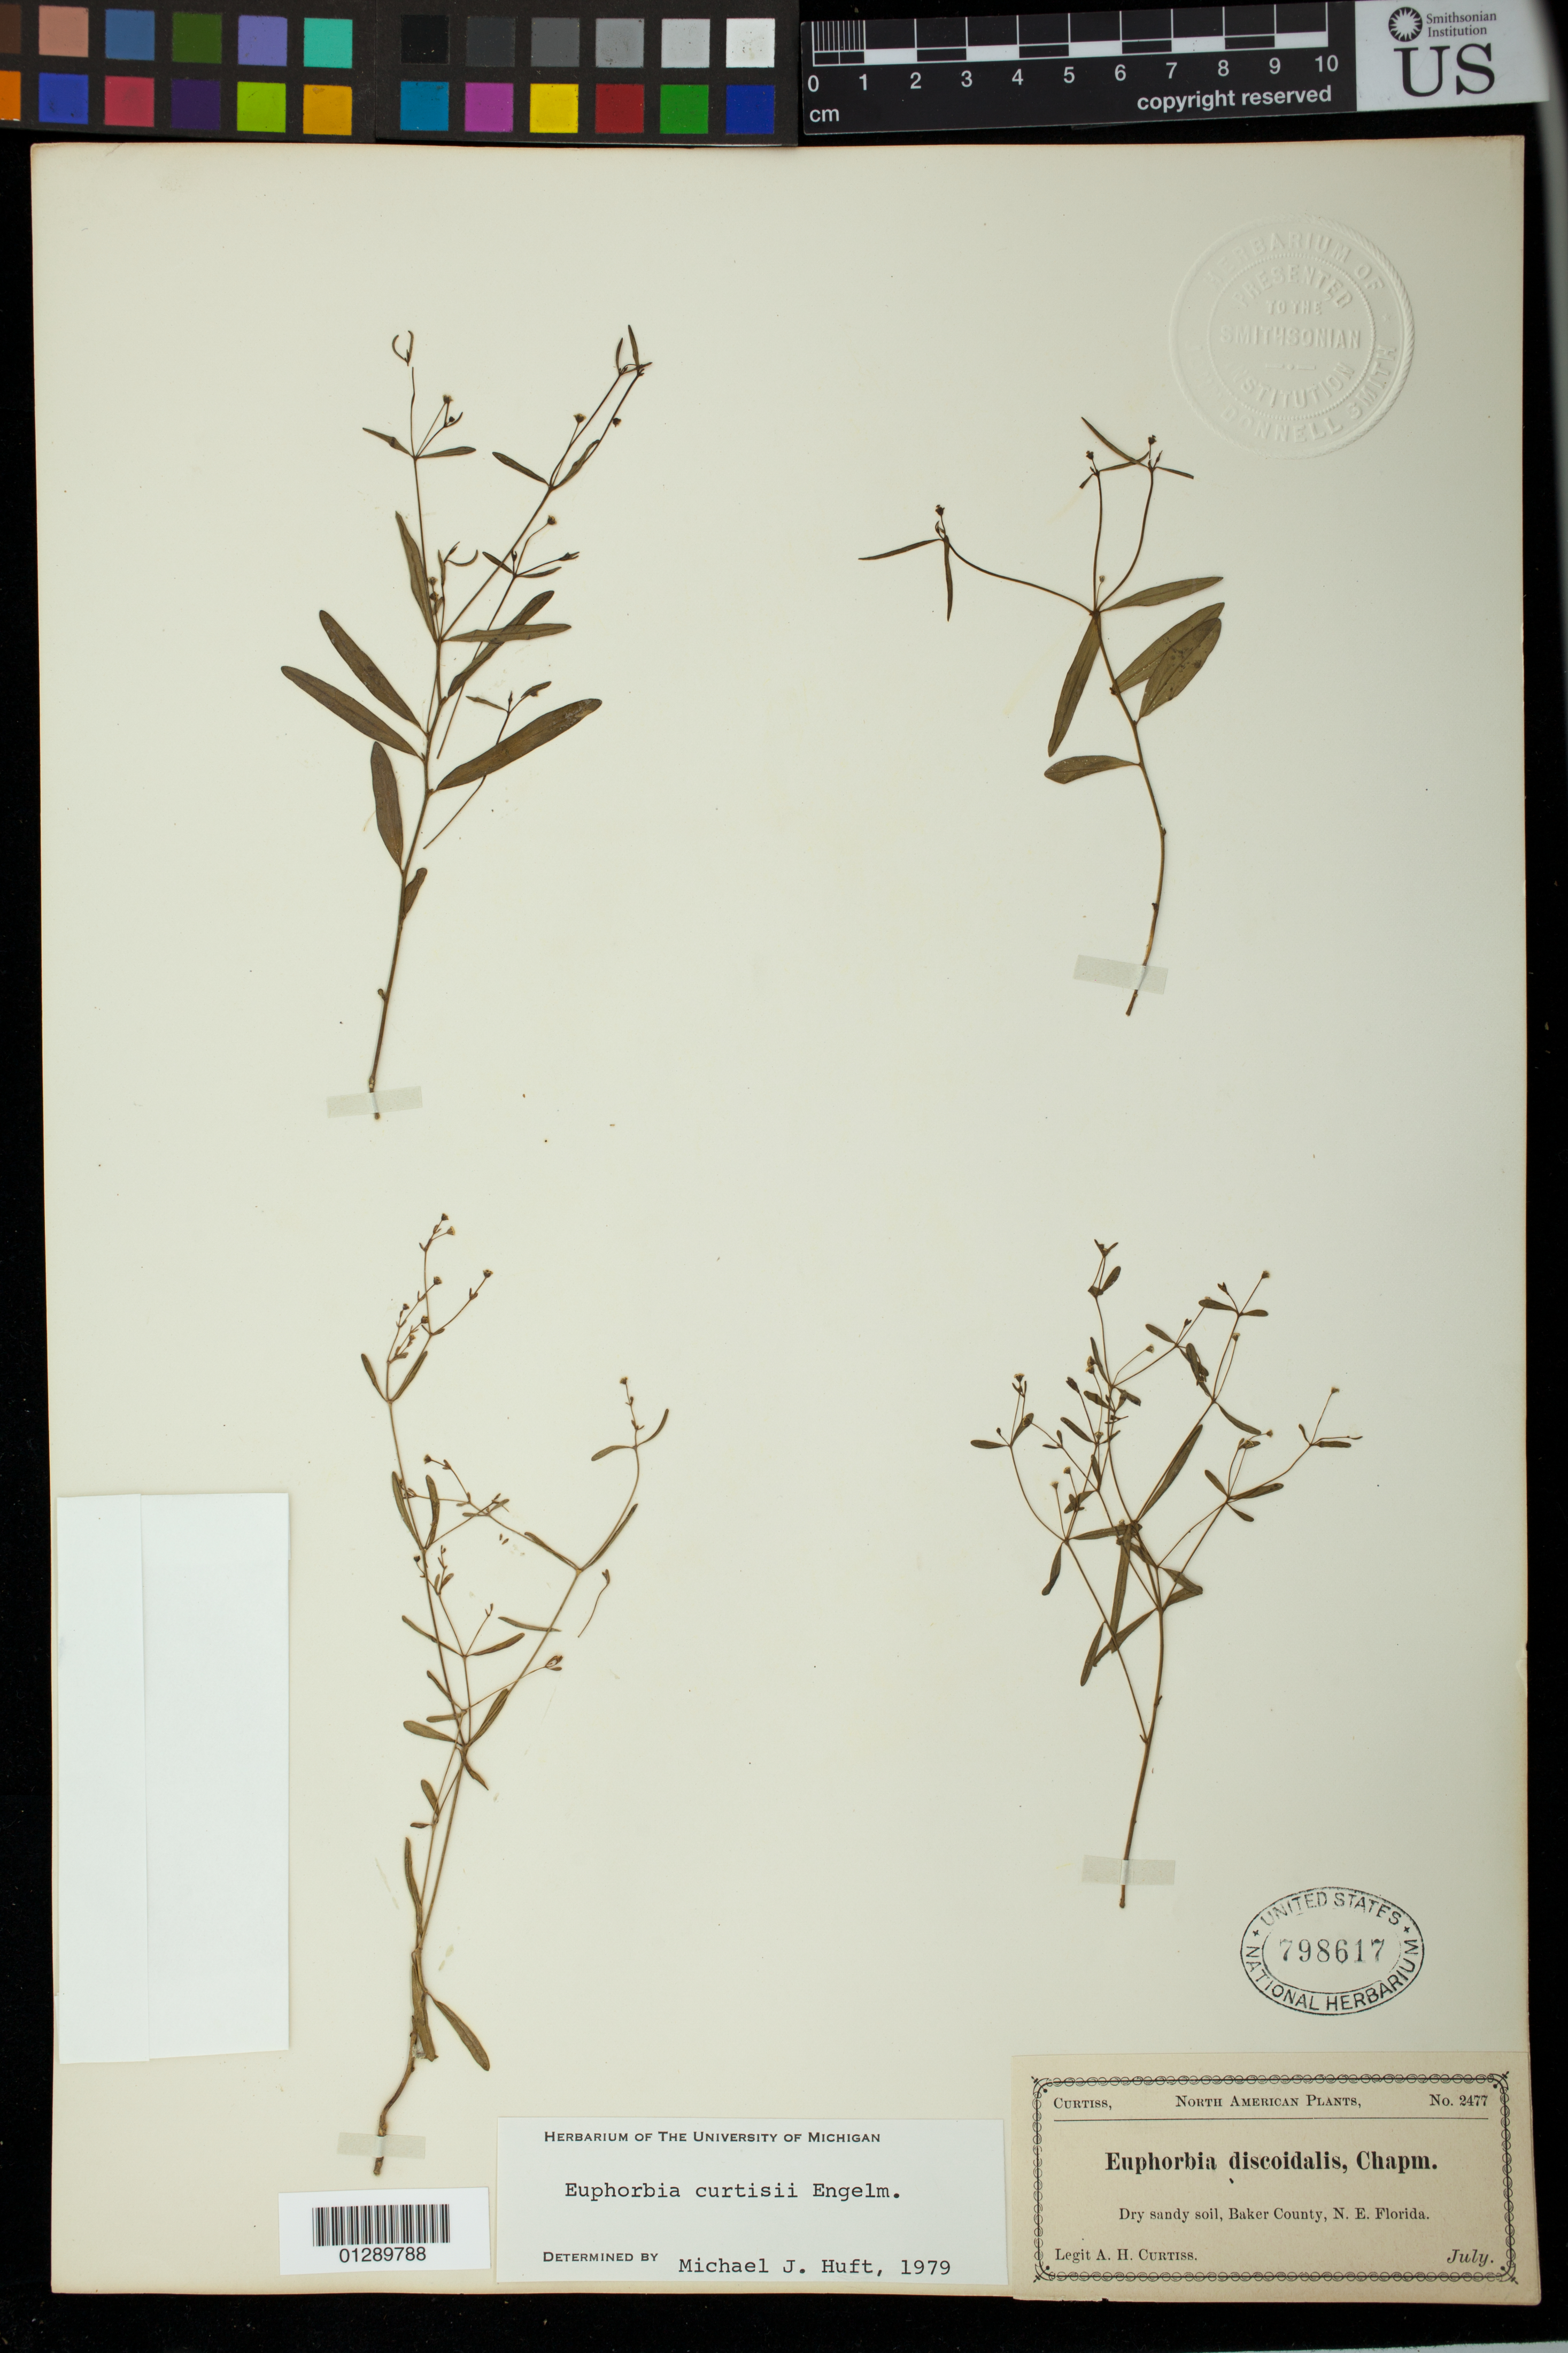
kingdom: Plantae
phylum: Tracheophyta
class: Magnoliopsida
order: Malpighiales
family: Euphorbiaceae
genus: Euphorbia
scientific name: Euphorbia curtisii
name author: Engelm.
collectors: A. H. Curtiss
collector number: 2477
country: United States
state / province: Florida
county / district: Baker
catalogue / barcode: US 798617